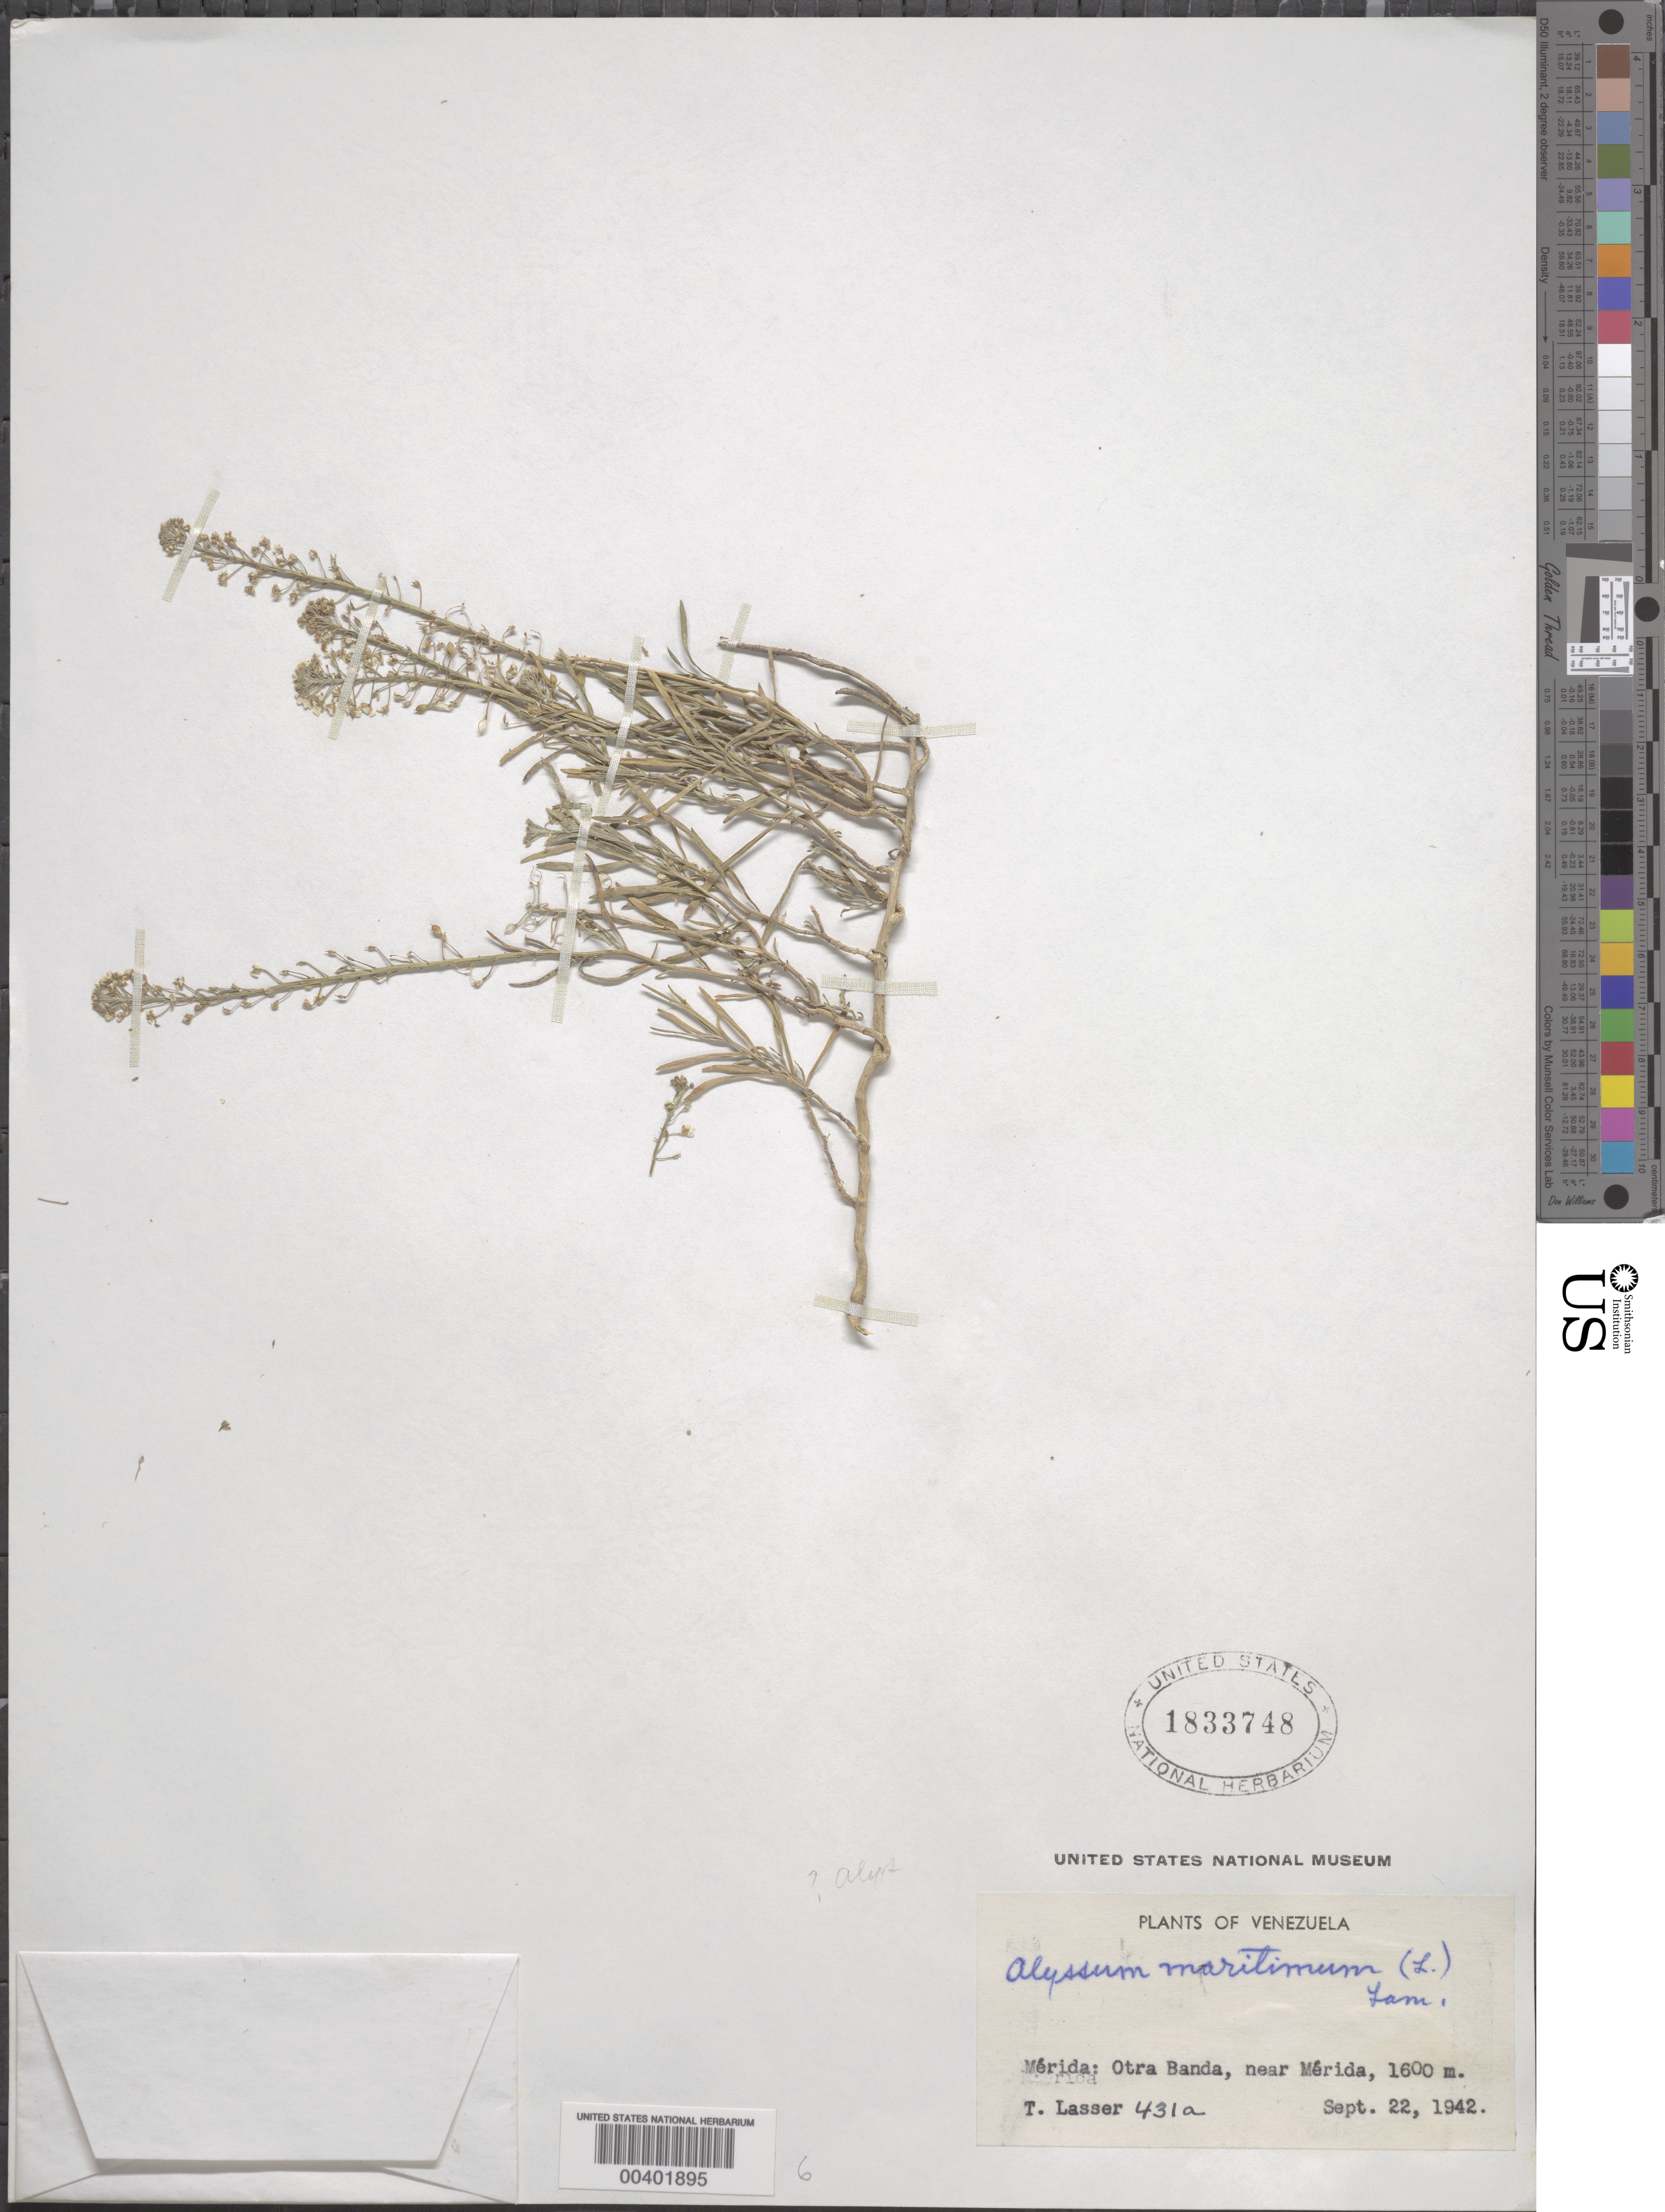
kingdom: Plantae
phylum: Tracheophyta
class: Magnoliopsida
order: Brassicales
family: Brassicaceae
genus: Alyssum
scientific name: Alyssum maritimum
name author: (L.) Lam.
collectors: T. Lasser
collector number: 431a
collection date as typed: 22 Sep 1942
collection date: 1942-09-22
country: Venezuela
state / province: Mérida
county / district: Libertador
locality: Otra Banda, near Mérida Merida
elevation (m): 1600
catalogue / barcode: US 1833748